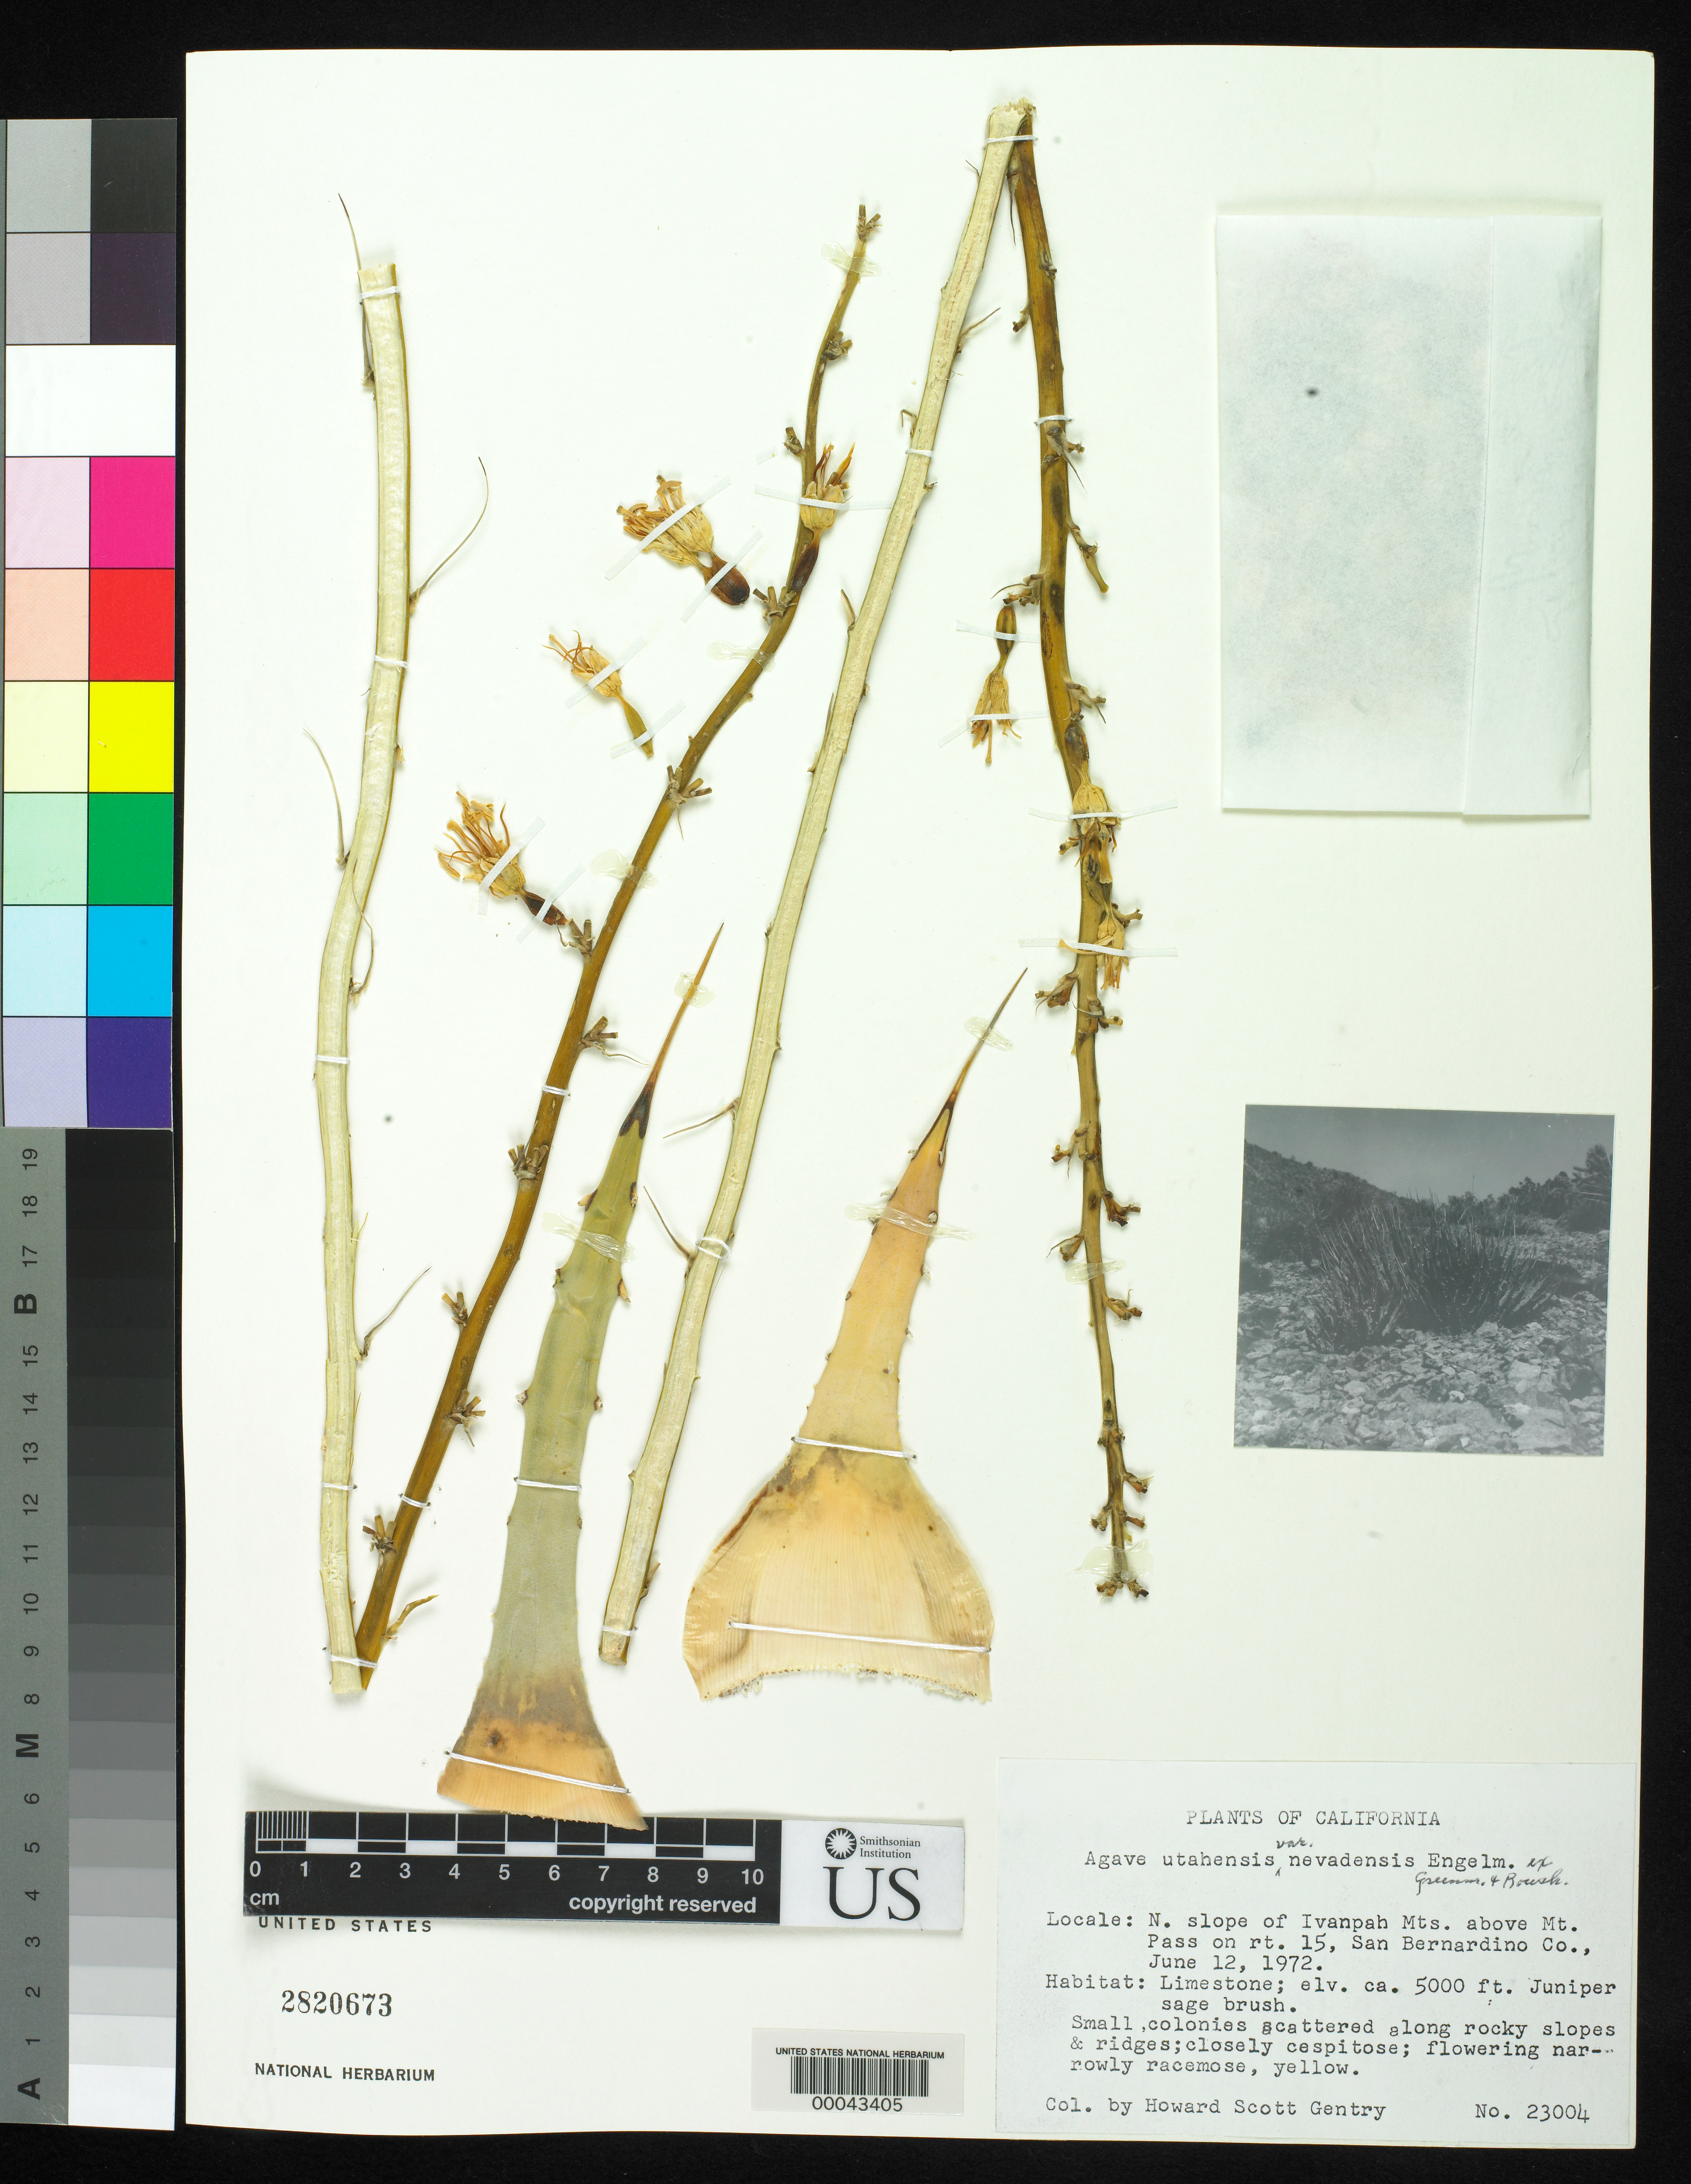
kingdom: Plantae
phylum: Tracheophyta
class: Liliopsida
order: Asparagales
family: Asparagaceae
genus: Agave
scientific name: Agave utahensis var. nevadensis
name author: Engelm. ex Greenm. & Roush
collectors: H. S. Gentry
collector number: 23004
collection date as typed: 12 Jun 1972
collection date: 1972-06-12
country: United States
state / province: California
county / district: San Bernardino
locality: N slope of ivanpah mts. above mt. pass on rt 15.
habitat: Limestone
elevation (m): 1524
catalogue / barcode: US 2820673